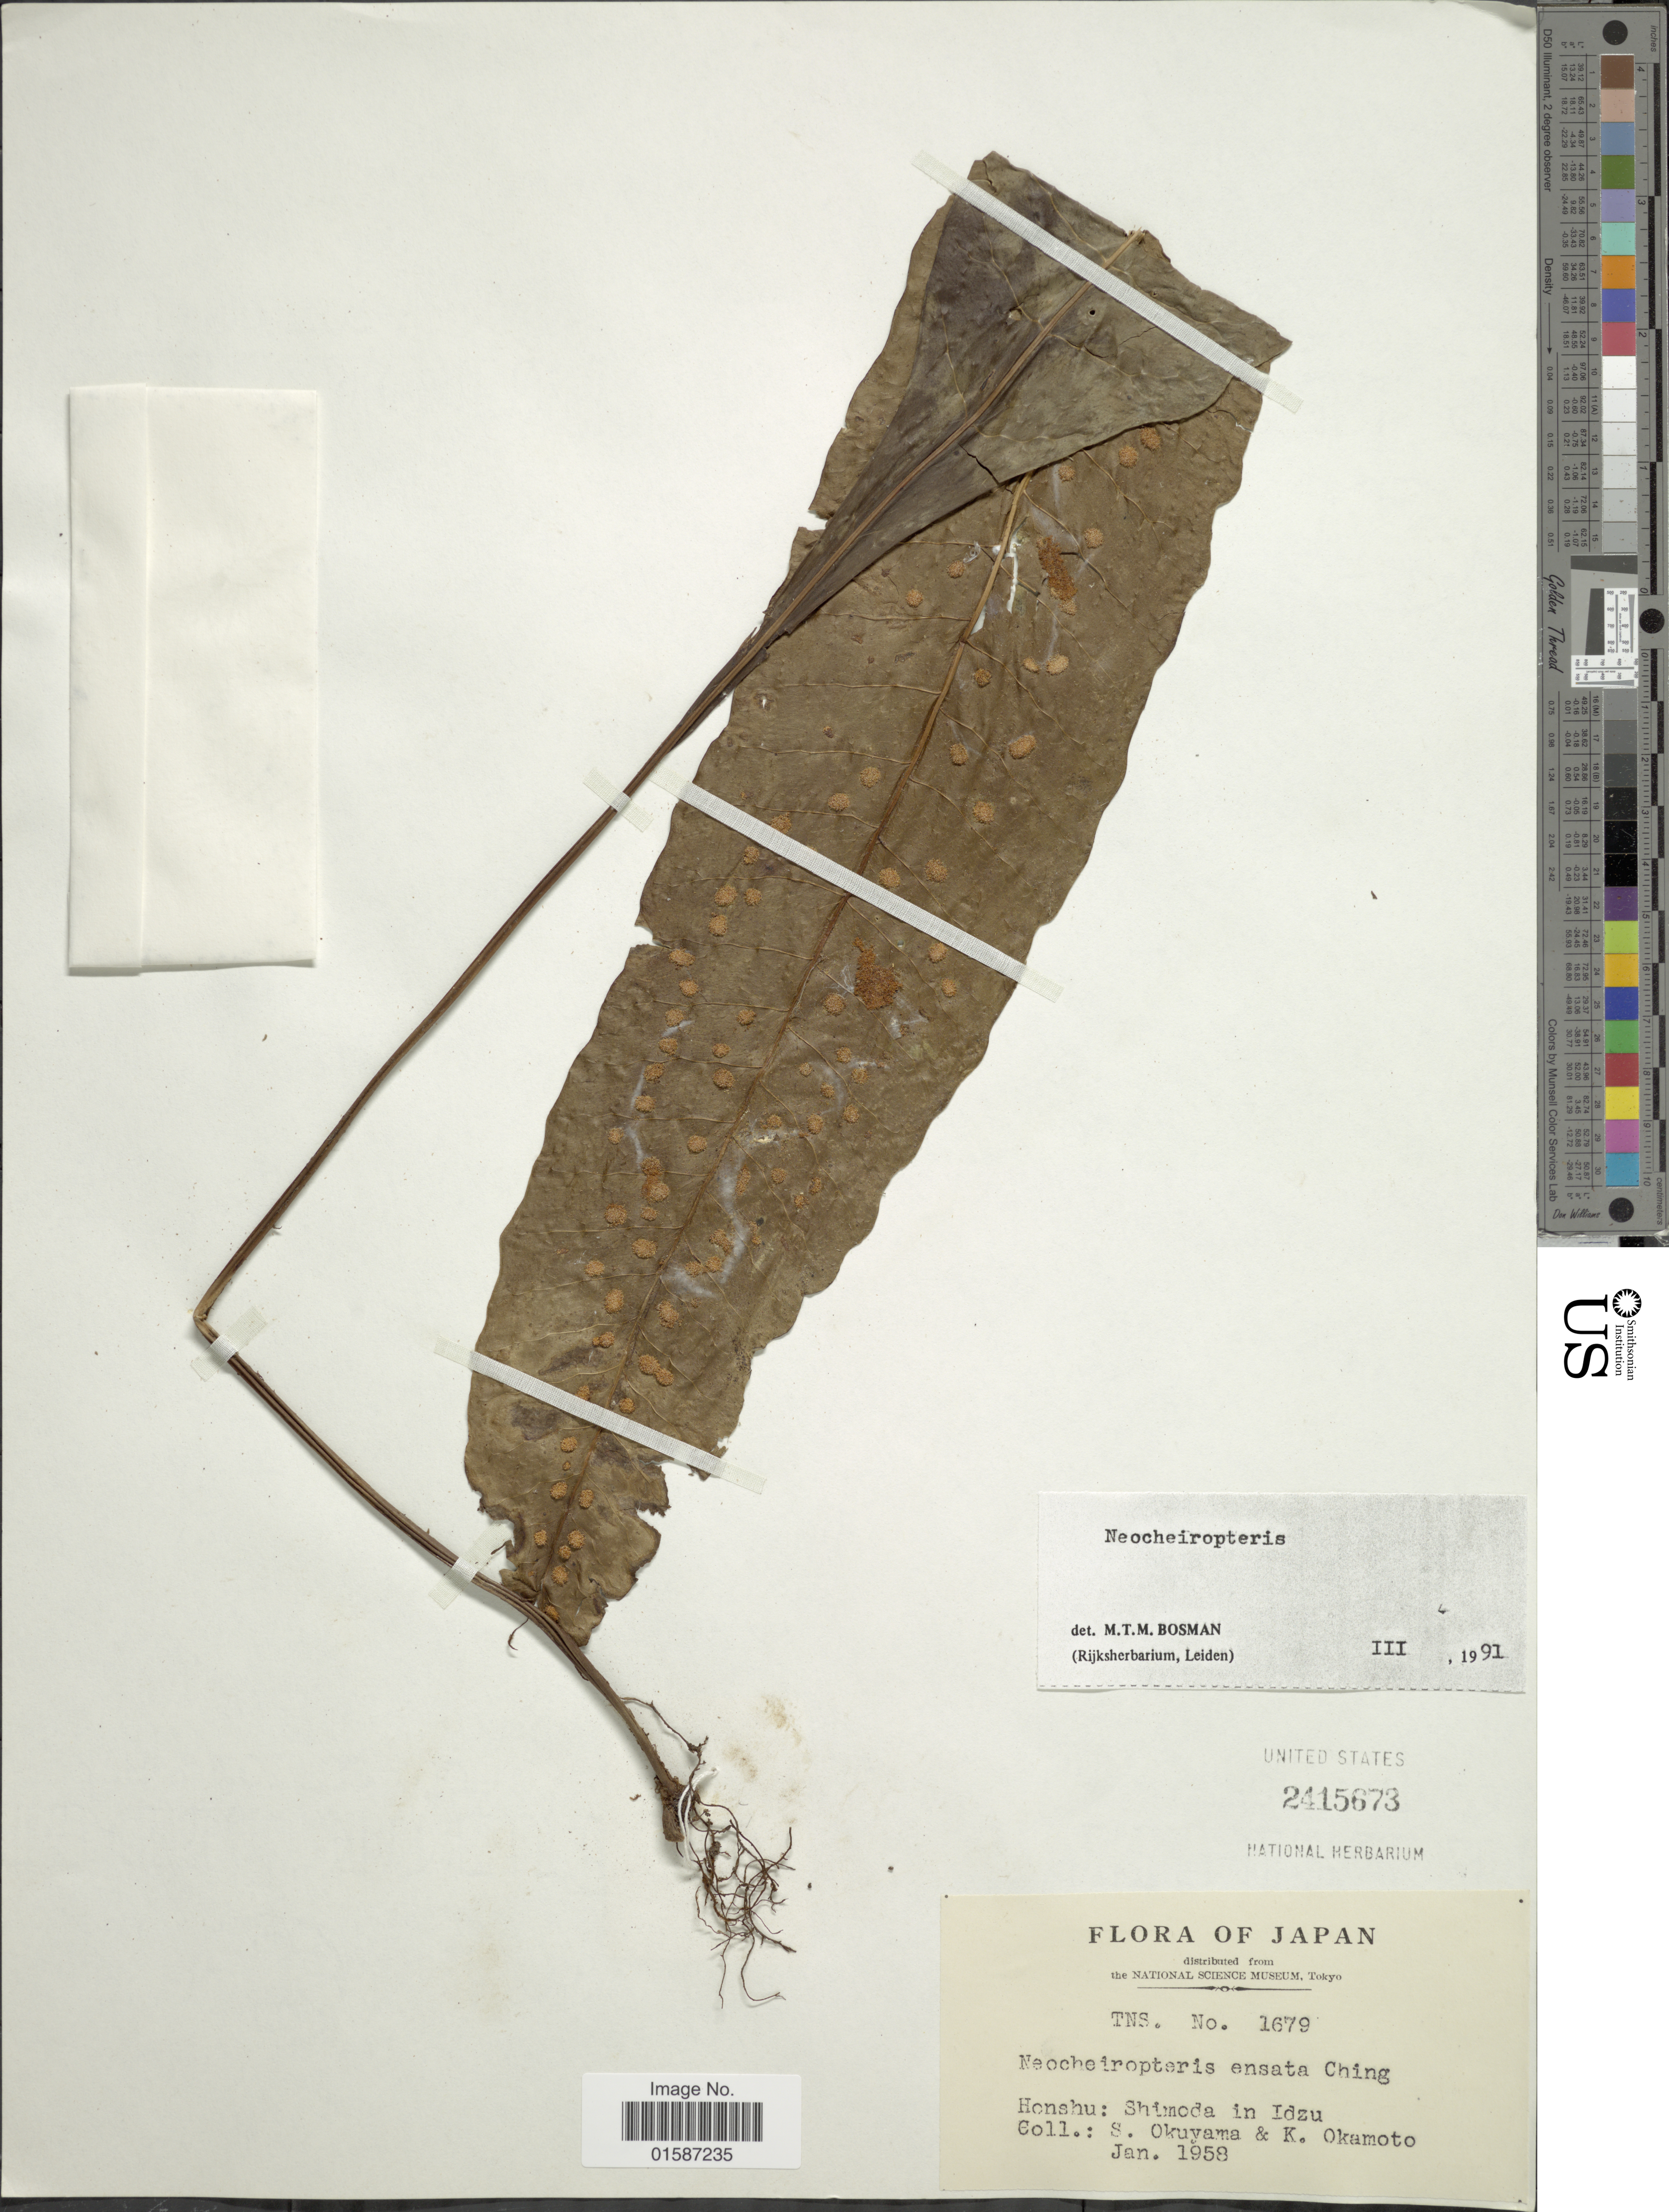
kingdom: Plantae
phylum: Tracheophyta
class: Polypodiopsida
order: Polypodiales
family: Polypodiaceae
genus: Neolepisorus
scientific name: Neolepisorus ensatus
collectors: S. Okuyama & K. Okamoto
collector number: TNS1679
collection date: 1958-01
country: Japan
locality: Honshu: Shimoda in Idzu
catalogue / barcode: US 2415673